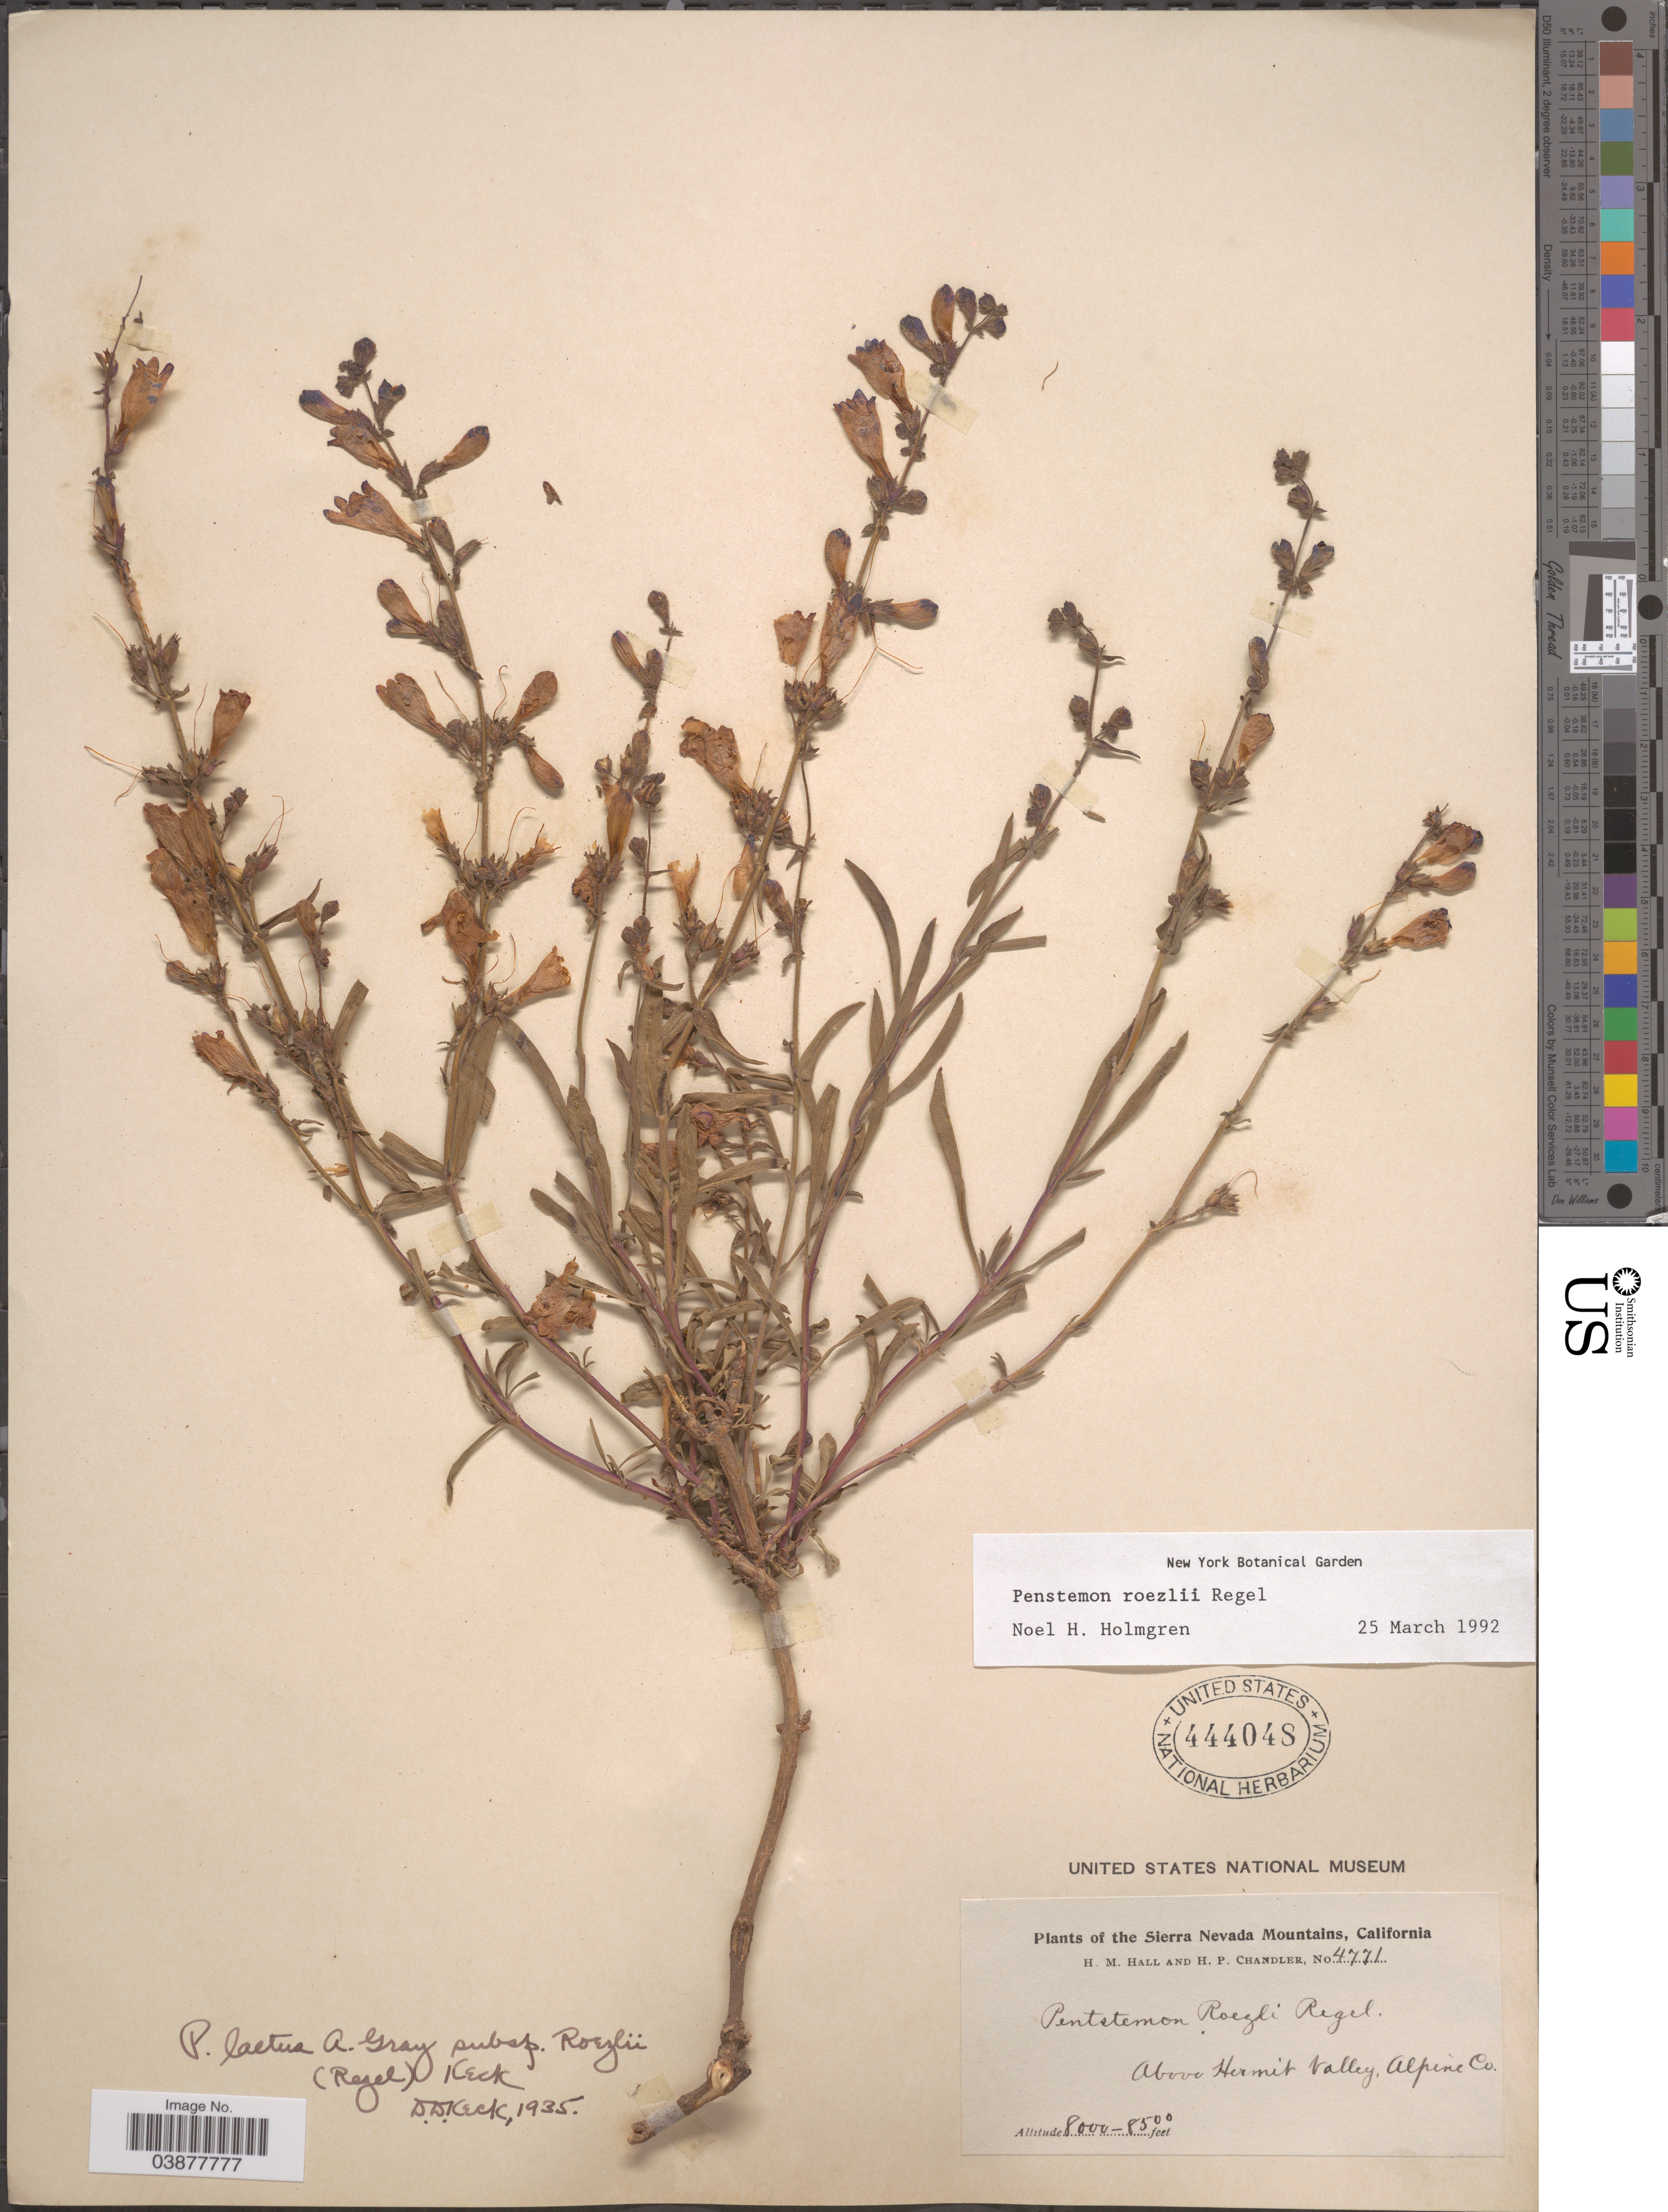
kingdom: Plantae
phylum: Tracheophyta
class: Magnoliopsida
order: Lamiales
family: Plantaginaceae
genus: Penstemon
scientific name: Penstemon roezlii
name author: Regel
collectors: H. M. Hall & H. Chandler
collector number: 4771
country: United States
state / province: California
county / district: Alpine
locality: Sierra Nevada Mountains. Above Hermit Valley, Alpine Co.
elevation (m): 2438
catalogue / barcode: US 444048